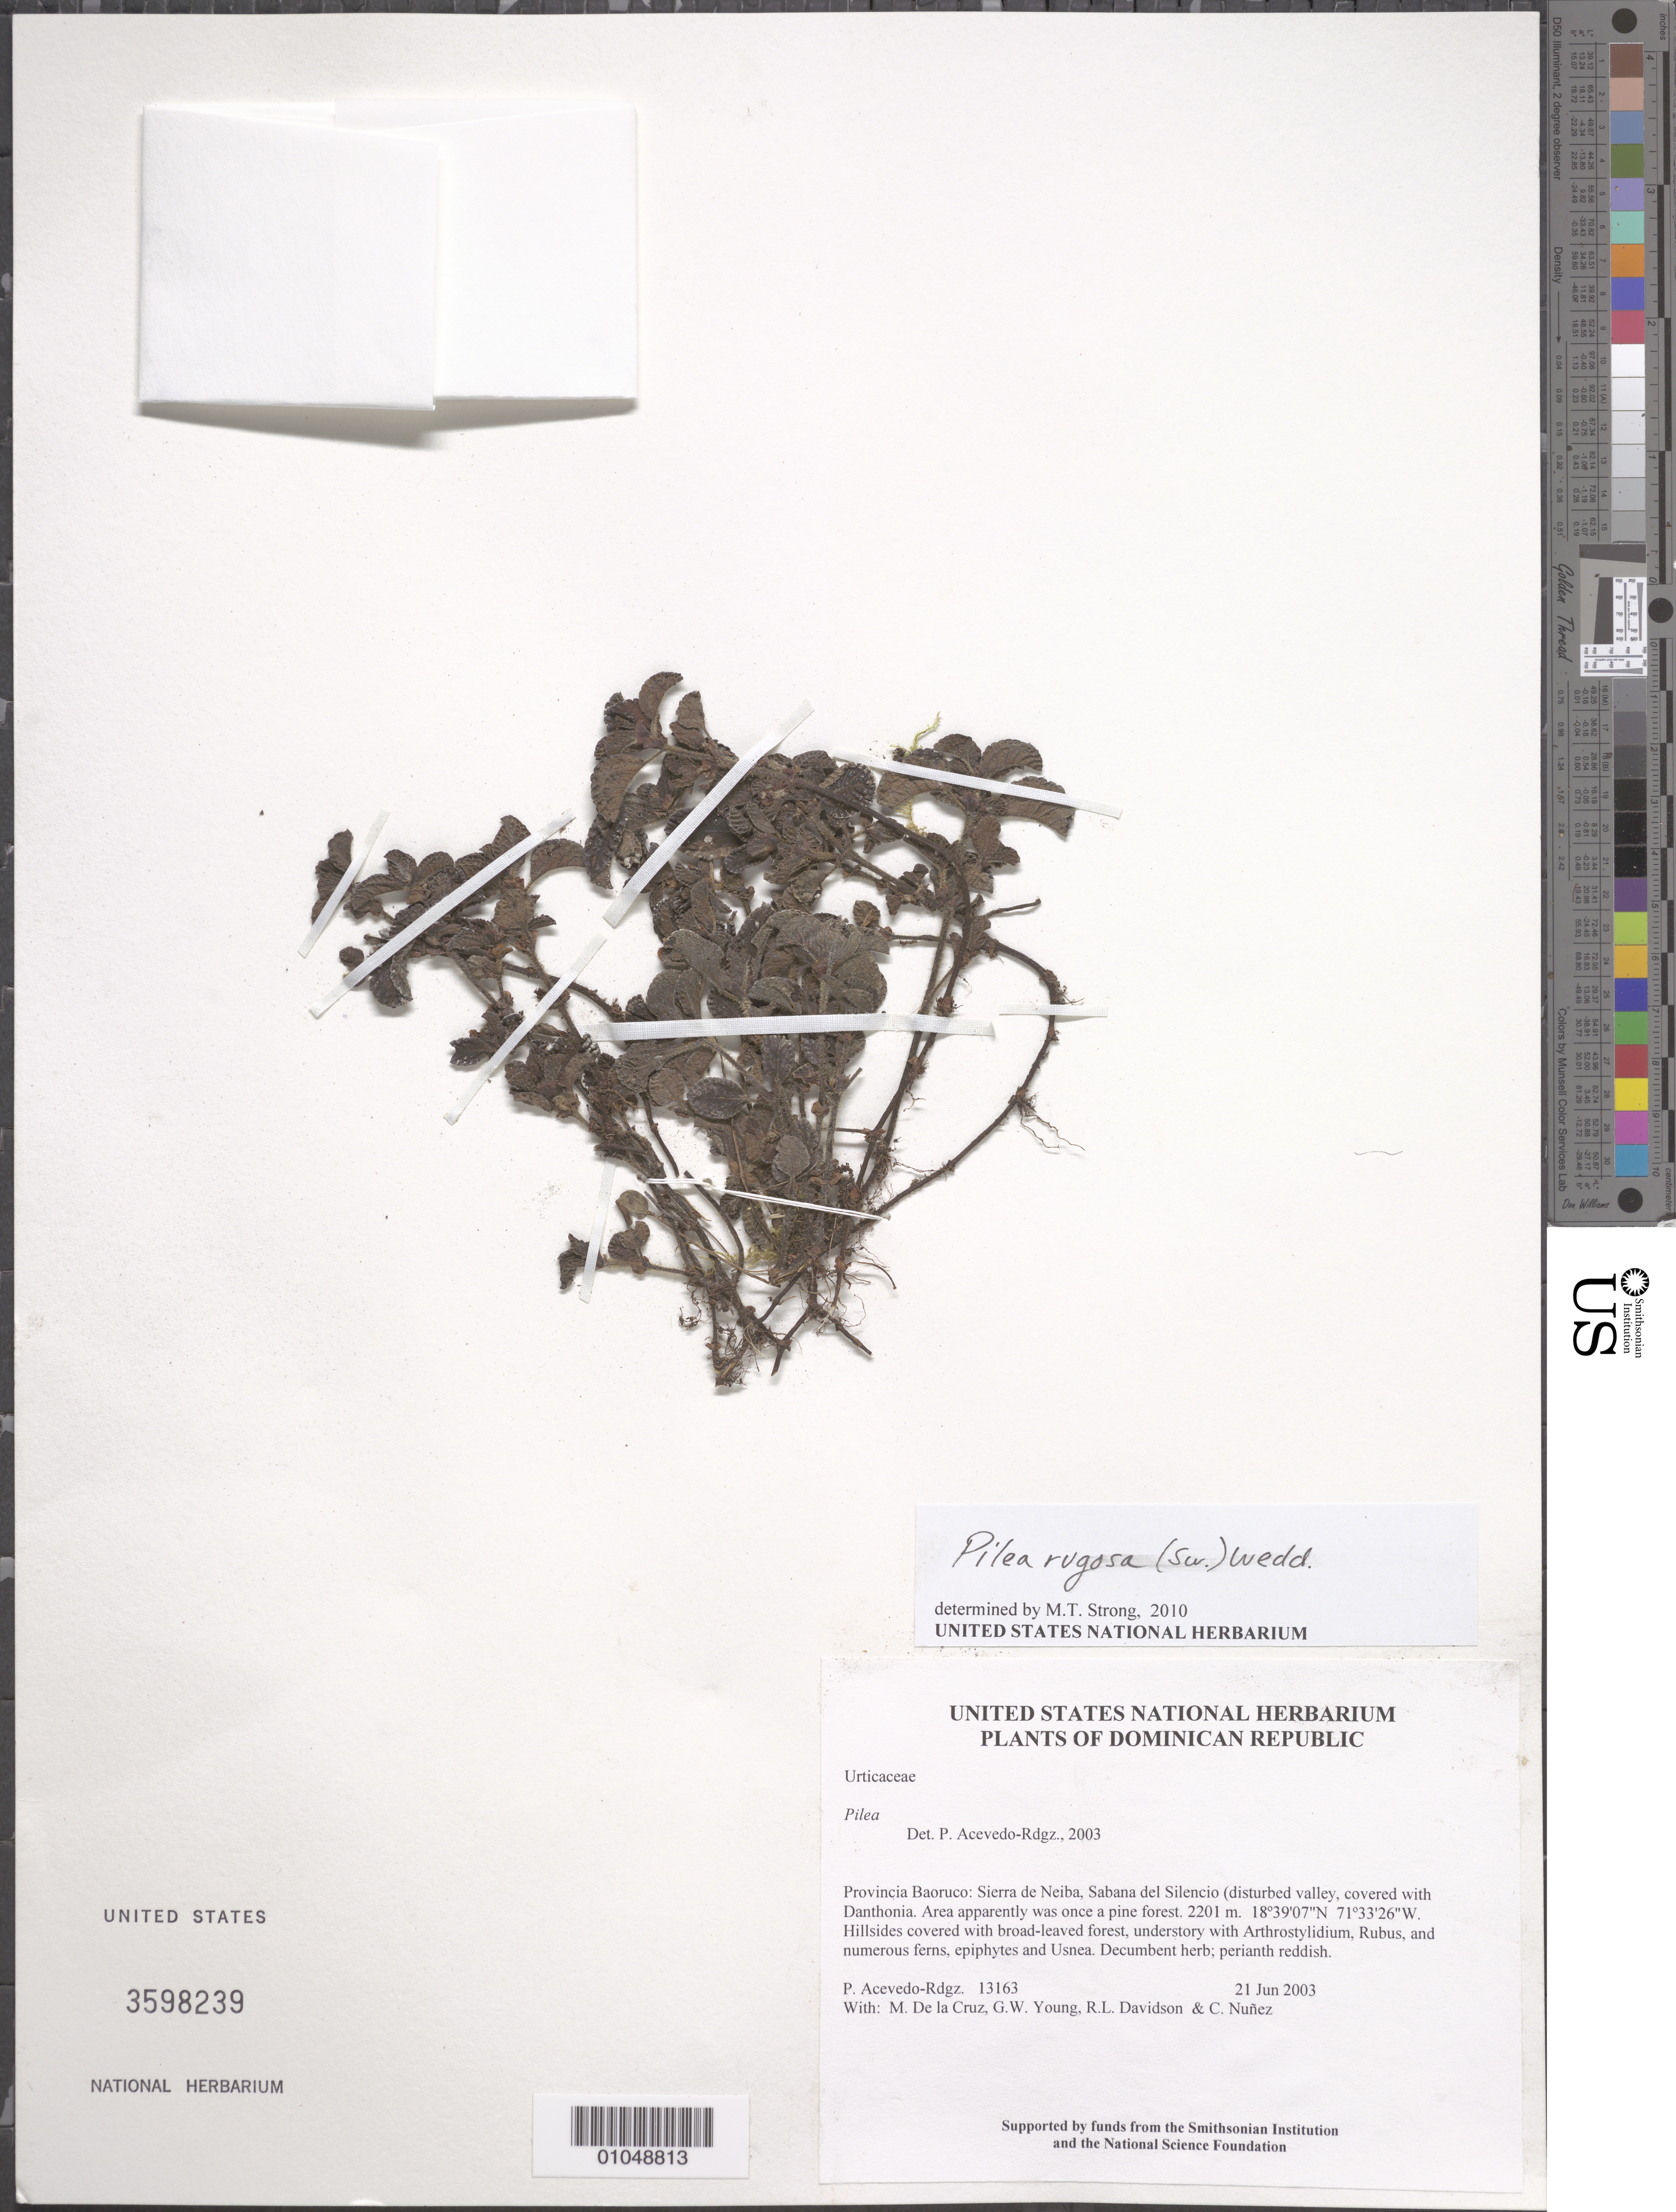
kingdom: Plantae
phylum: Tracheophyta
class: Magnoliopsida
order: Rosales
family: Urticaceae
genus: Pilea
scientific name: Pilea rugosa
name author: (Sw.) Wedd.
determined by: Strong, M. T., (US), Smithsonian Institution - National Museum of Natural History (UNITED STATES)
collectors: P. Acevedo-Rodr., M. de la Cruz, J. Rawlins, G. Young, R. Davidson & C. Nunez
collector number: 13163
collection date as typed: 21 Jun 2003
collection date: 2003-06-21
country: Dominican Republic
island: Hispaniola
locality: Provincia Baoruco: Sierra de Neiba, Sabana del Silencio (disturbed valley, covered with Danthonia. Area apparently was once a pine forest.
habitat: Hillsides covered with broad-leaved forest, understory with Arthrostylidium, Rubus, and numerous ferns, epiphytes and Usnea.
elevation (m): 2201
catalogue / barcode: US 3598239